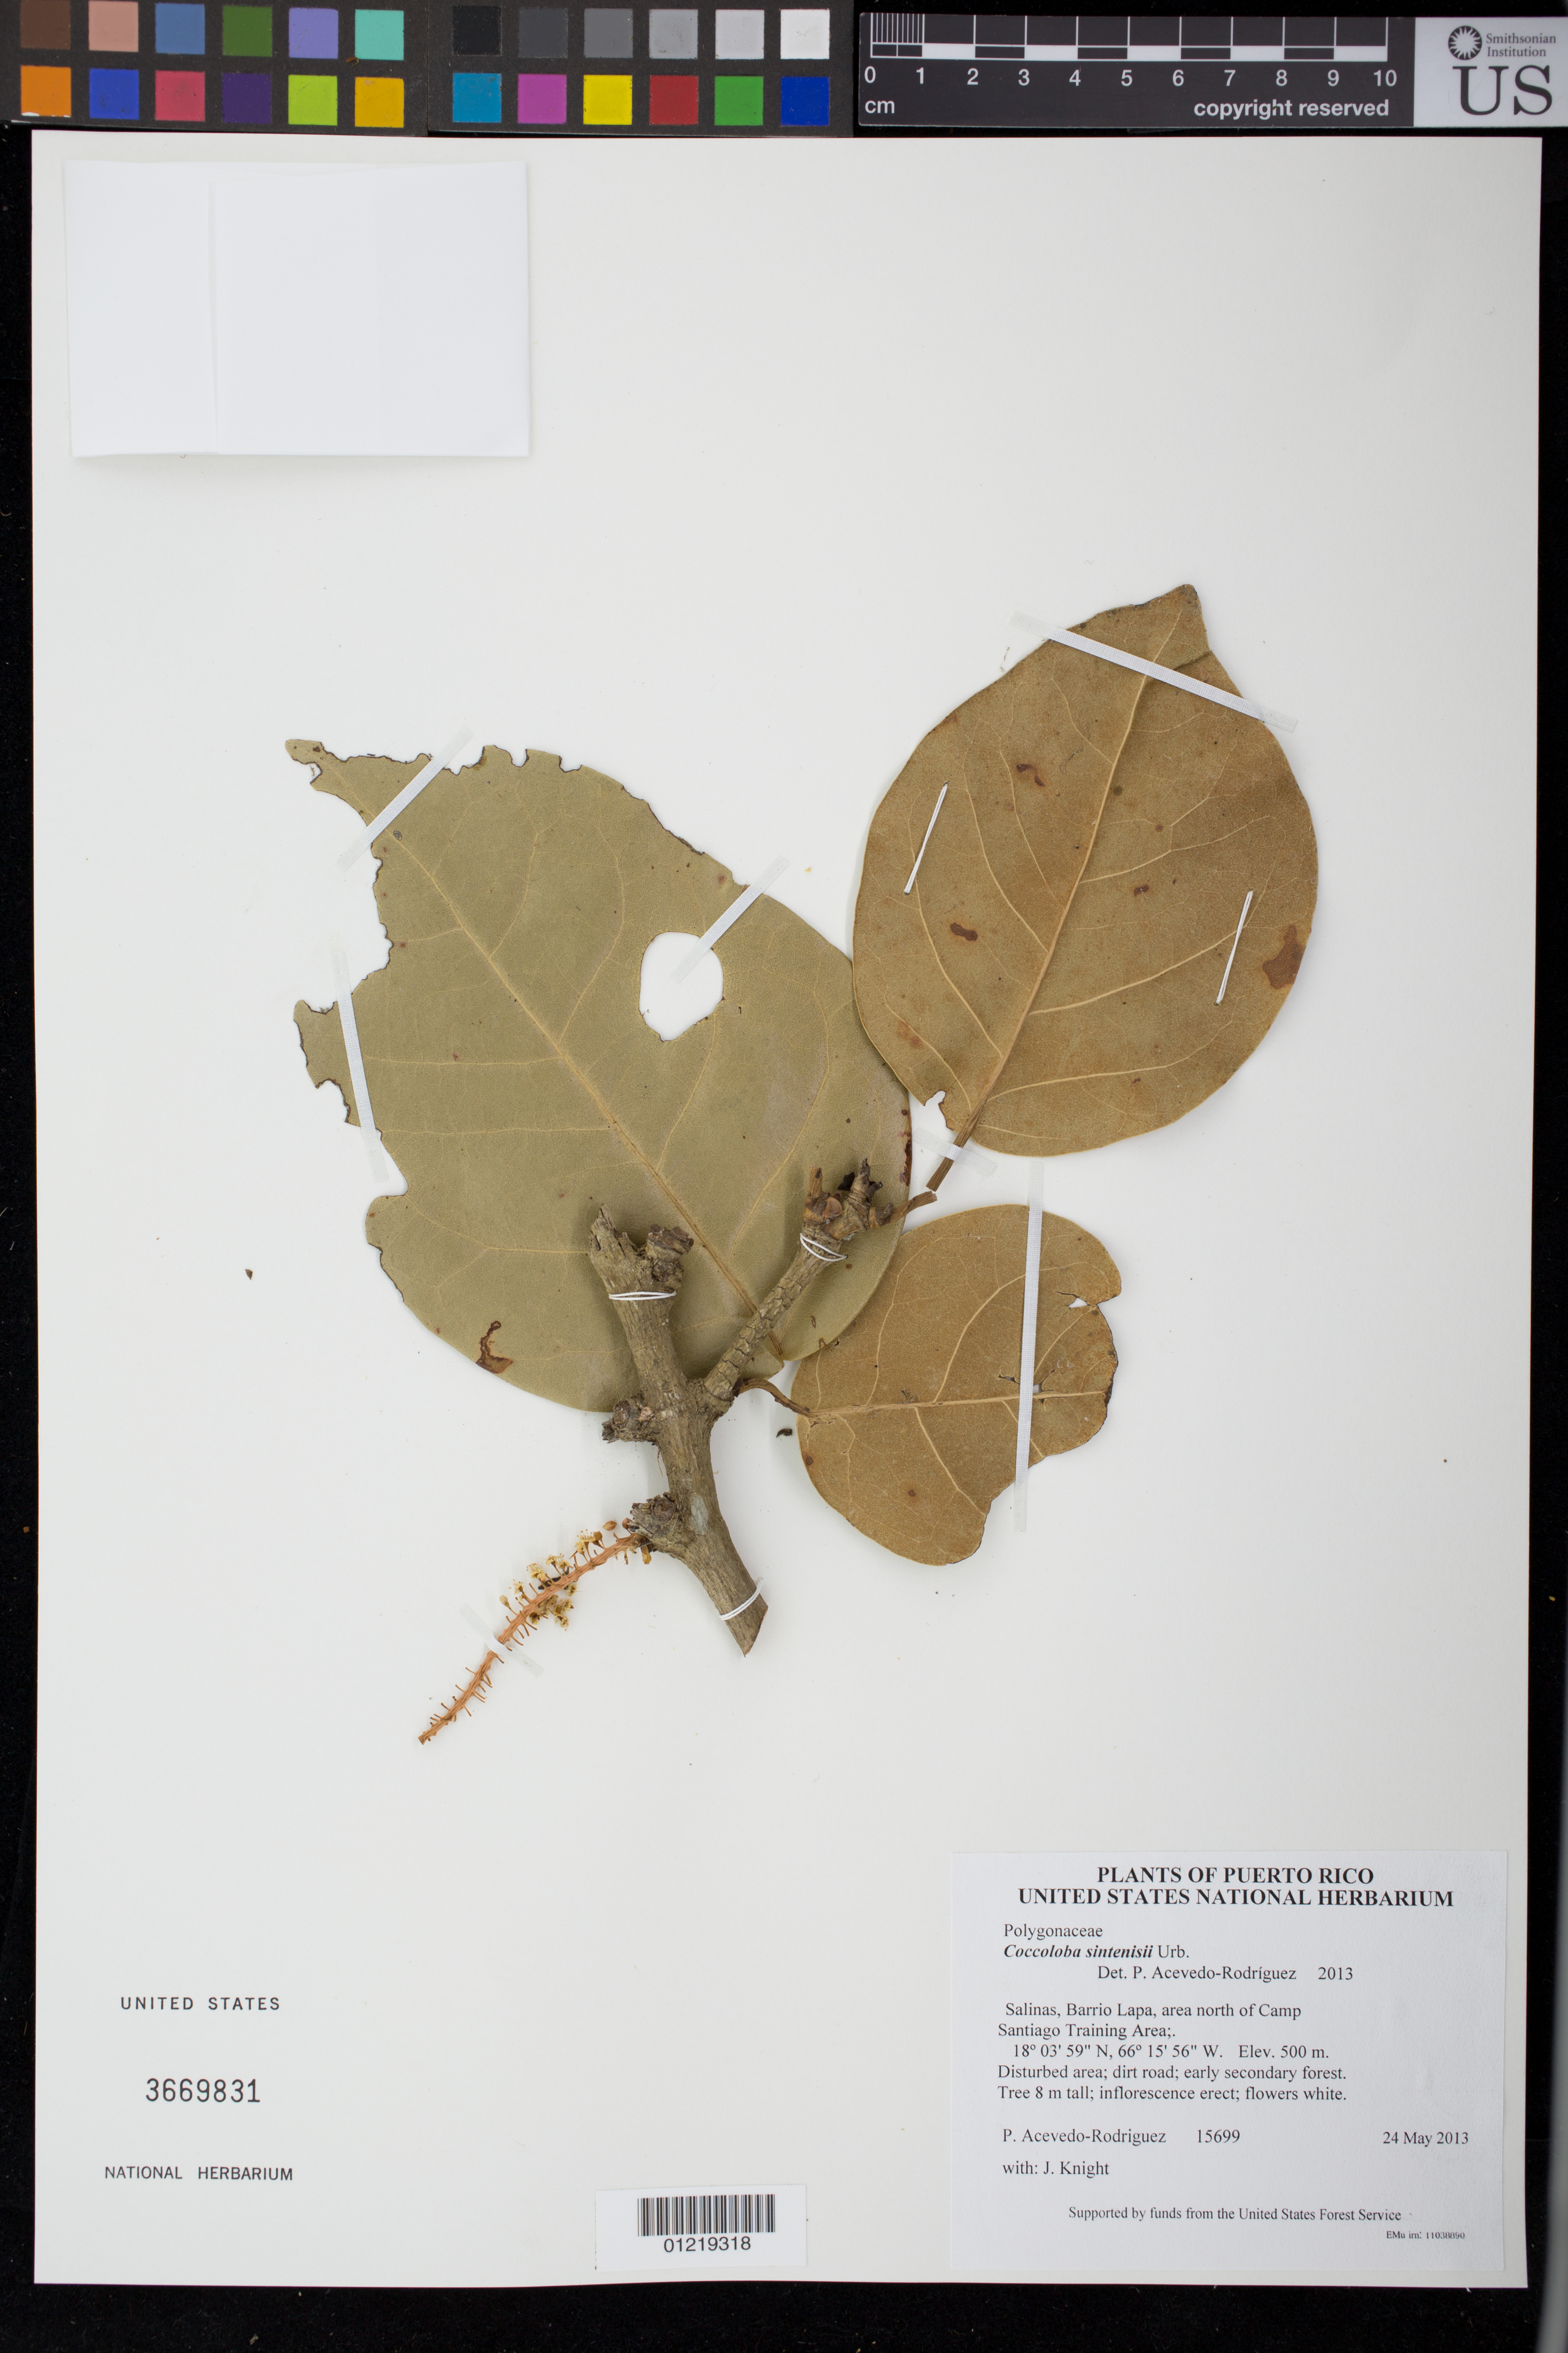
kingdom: Plantae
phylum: Tracheophyta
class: Magnoliopsida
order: Caryophyllales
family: Polygonaceae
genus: Coccoloba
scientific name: Coccoloba sintenisii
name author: Urb.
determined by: Acevedo-Rodríguez, P., (BOT), Smithsonian Institution - National Museum of Natural History (UNITED STATES)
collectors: P. Acevedo-Rodr. & J. Knight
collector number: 15699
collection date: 2013-05-24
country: Puerto Rico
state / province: Salinas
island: Puerto Rico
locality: Barrio Lapa, area north of Camp Santiago Training Area.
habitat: Disturbed area; dirt road; early secondary forest.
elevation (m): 500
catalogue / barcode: US 3669831